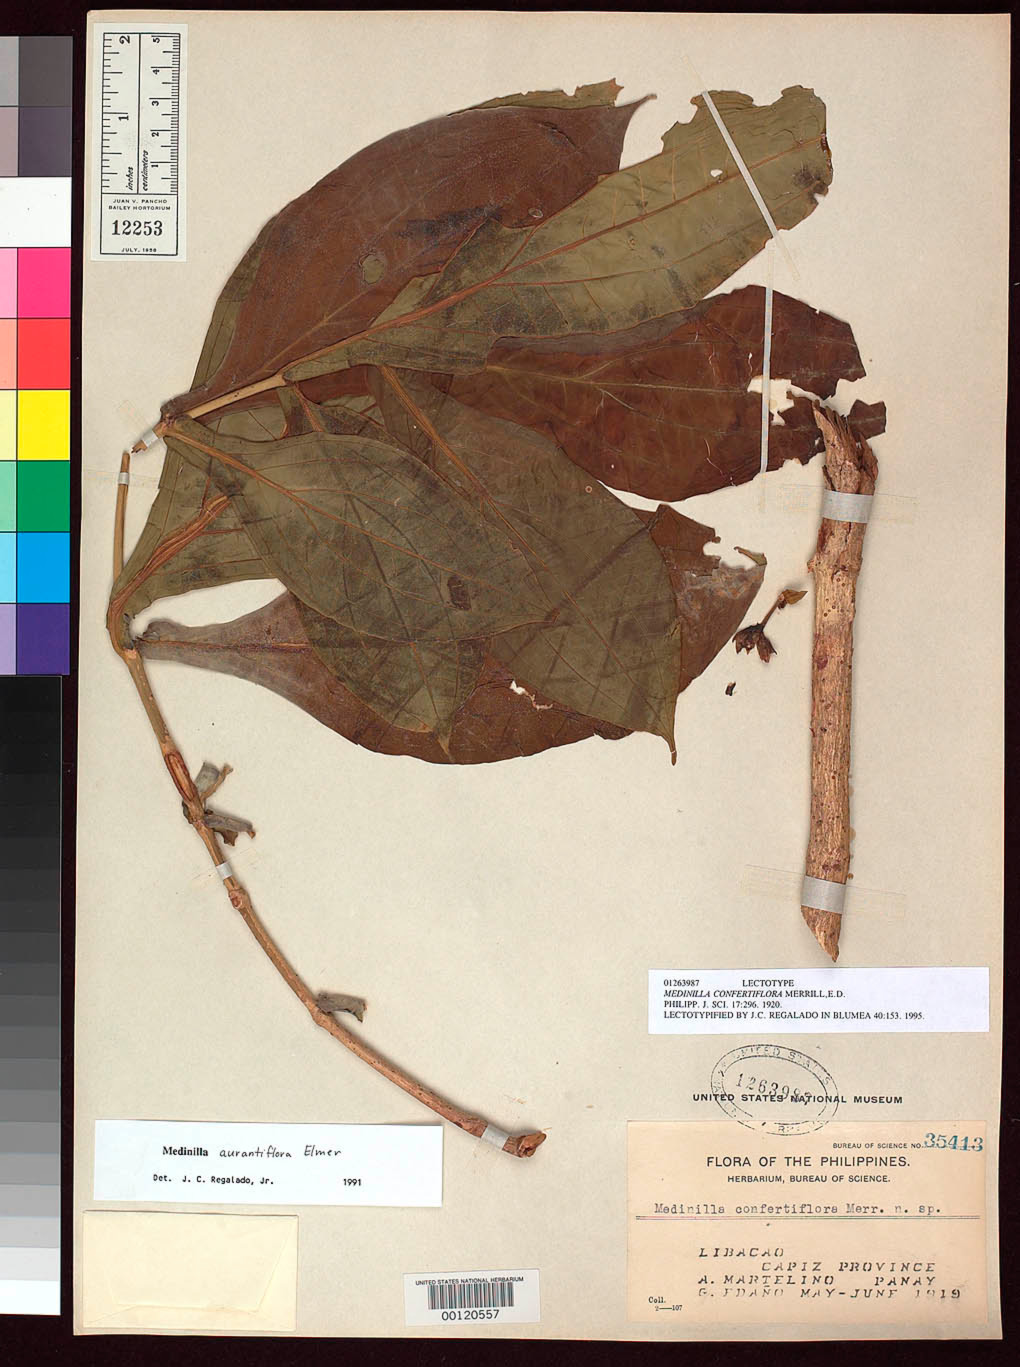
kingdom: Plantae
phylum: Tracheophyta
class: Magnoliopsida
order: Myrtales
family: Melastomataceae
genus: Medinilla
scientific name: Medinilla confertiflora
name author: Merr.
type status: Lectotype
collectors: A. Martelino & G. E. Edaño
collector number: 35413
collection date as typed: May 1919 to -- Jun 1919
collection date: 1919-05/1919-06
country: Philippines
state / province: Western Visayas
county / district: Capiz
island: Panay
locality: Libacao.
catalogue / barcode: US 1263987